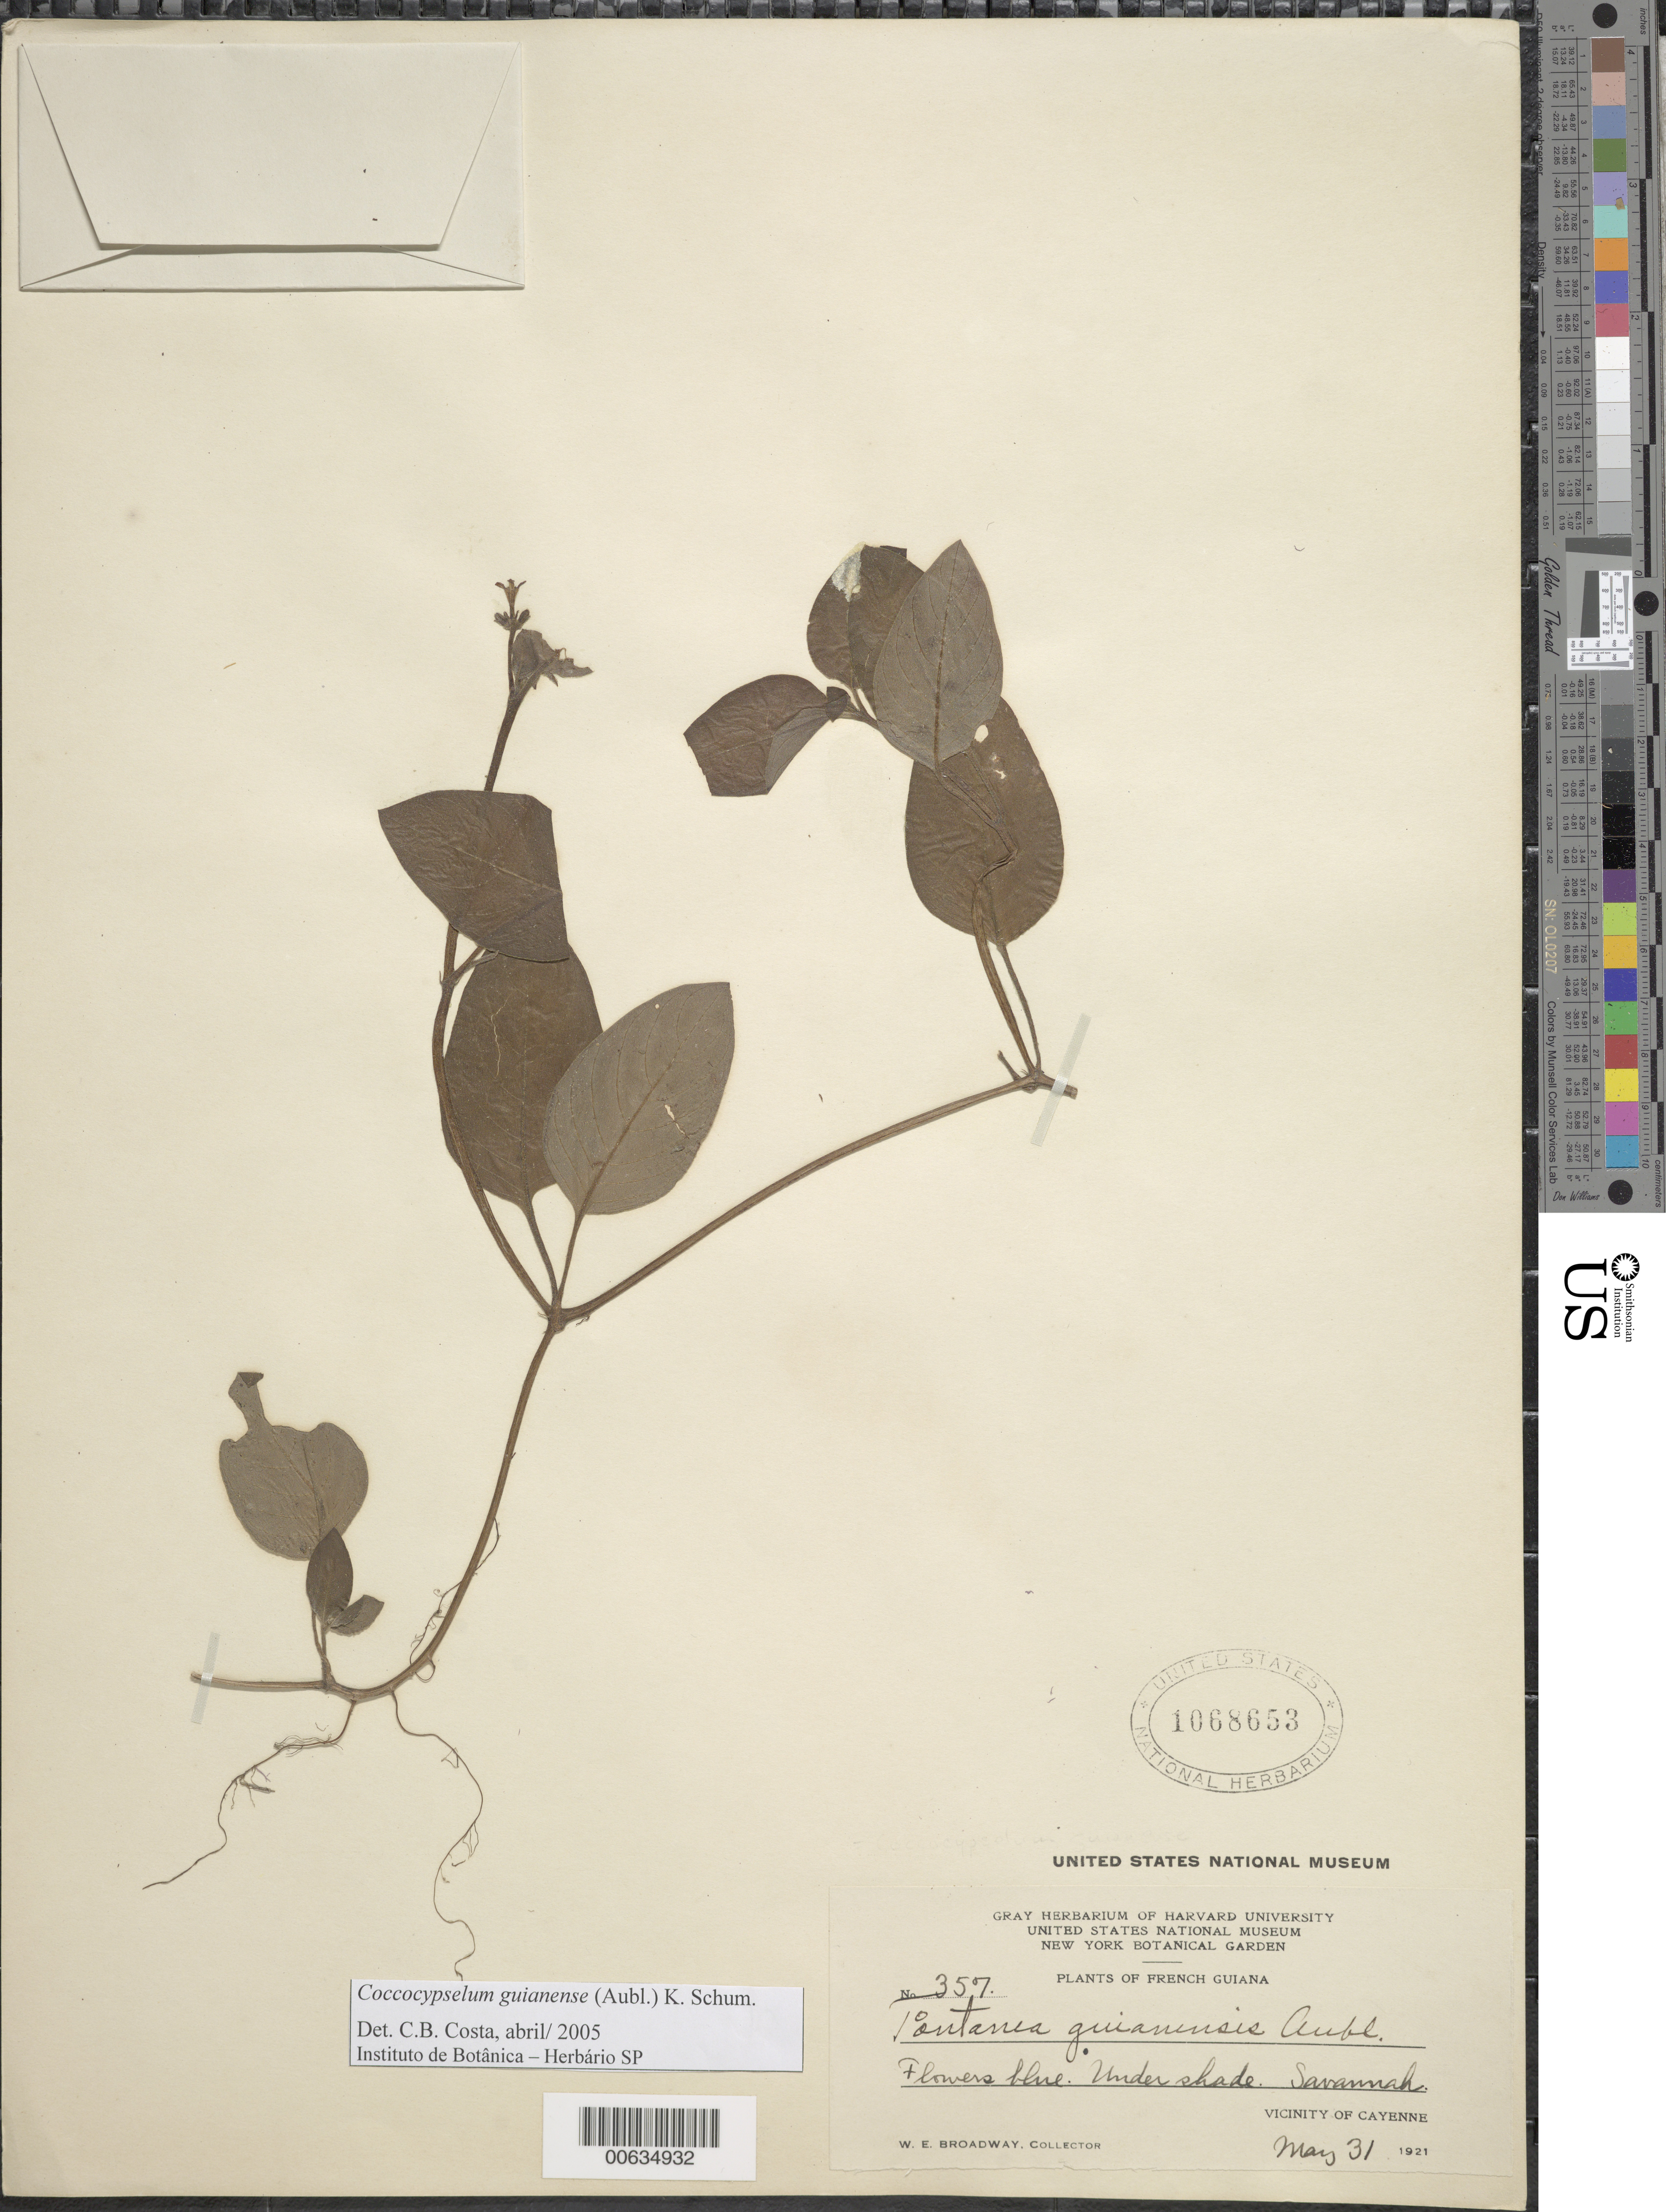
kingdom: Plantae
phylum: Tracheophyta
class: Magnoliopsida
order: Gentianales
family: Rubiaceae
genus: Coccocypselum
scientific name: Coccocypselum guianense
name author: (Aubl.) K. Schum.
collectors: W. E. Broadway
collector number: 357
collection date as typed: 31-May-21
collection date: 1921-05-31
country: French Guiana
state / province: Cayenne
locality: Cayenne, vic.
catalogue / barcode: US 1068653